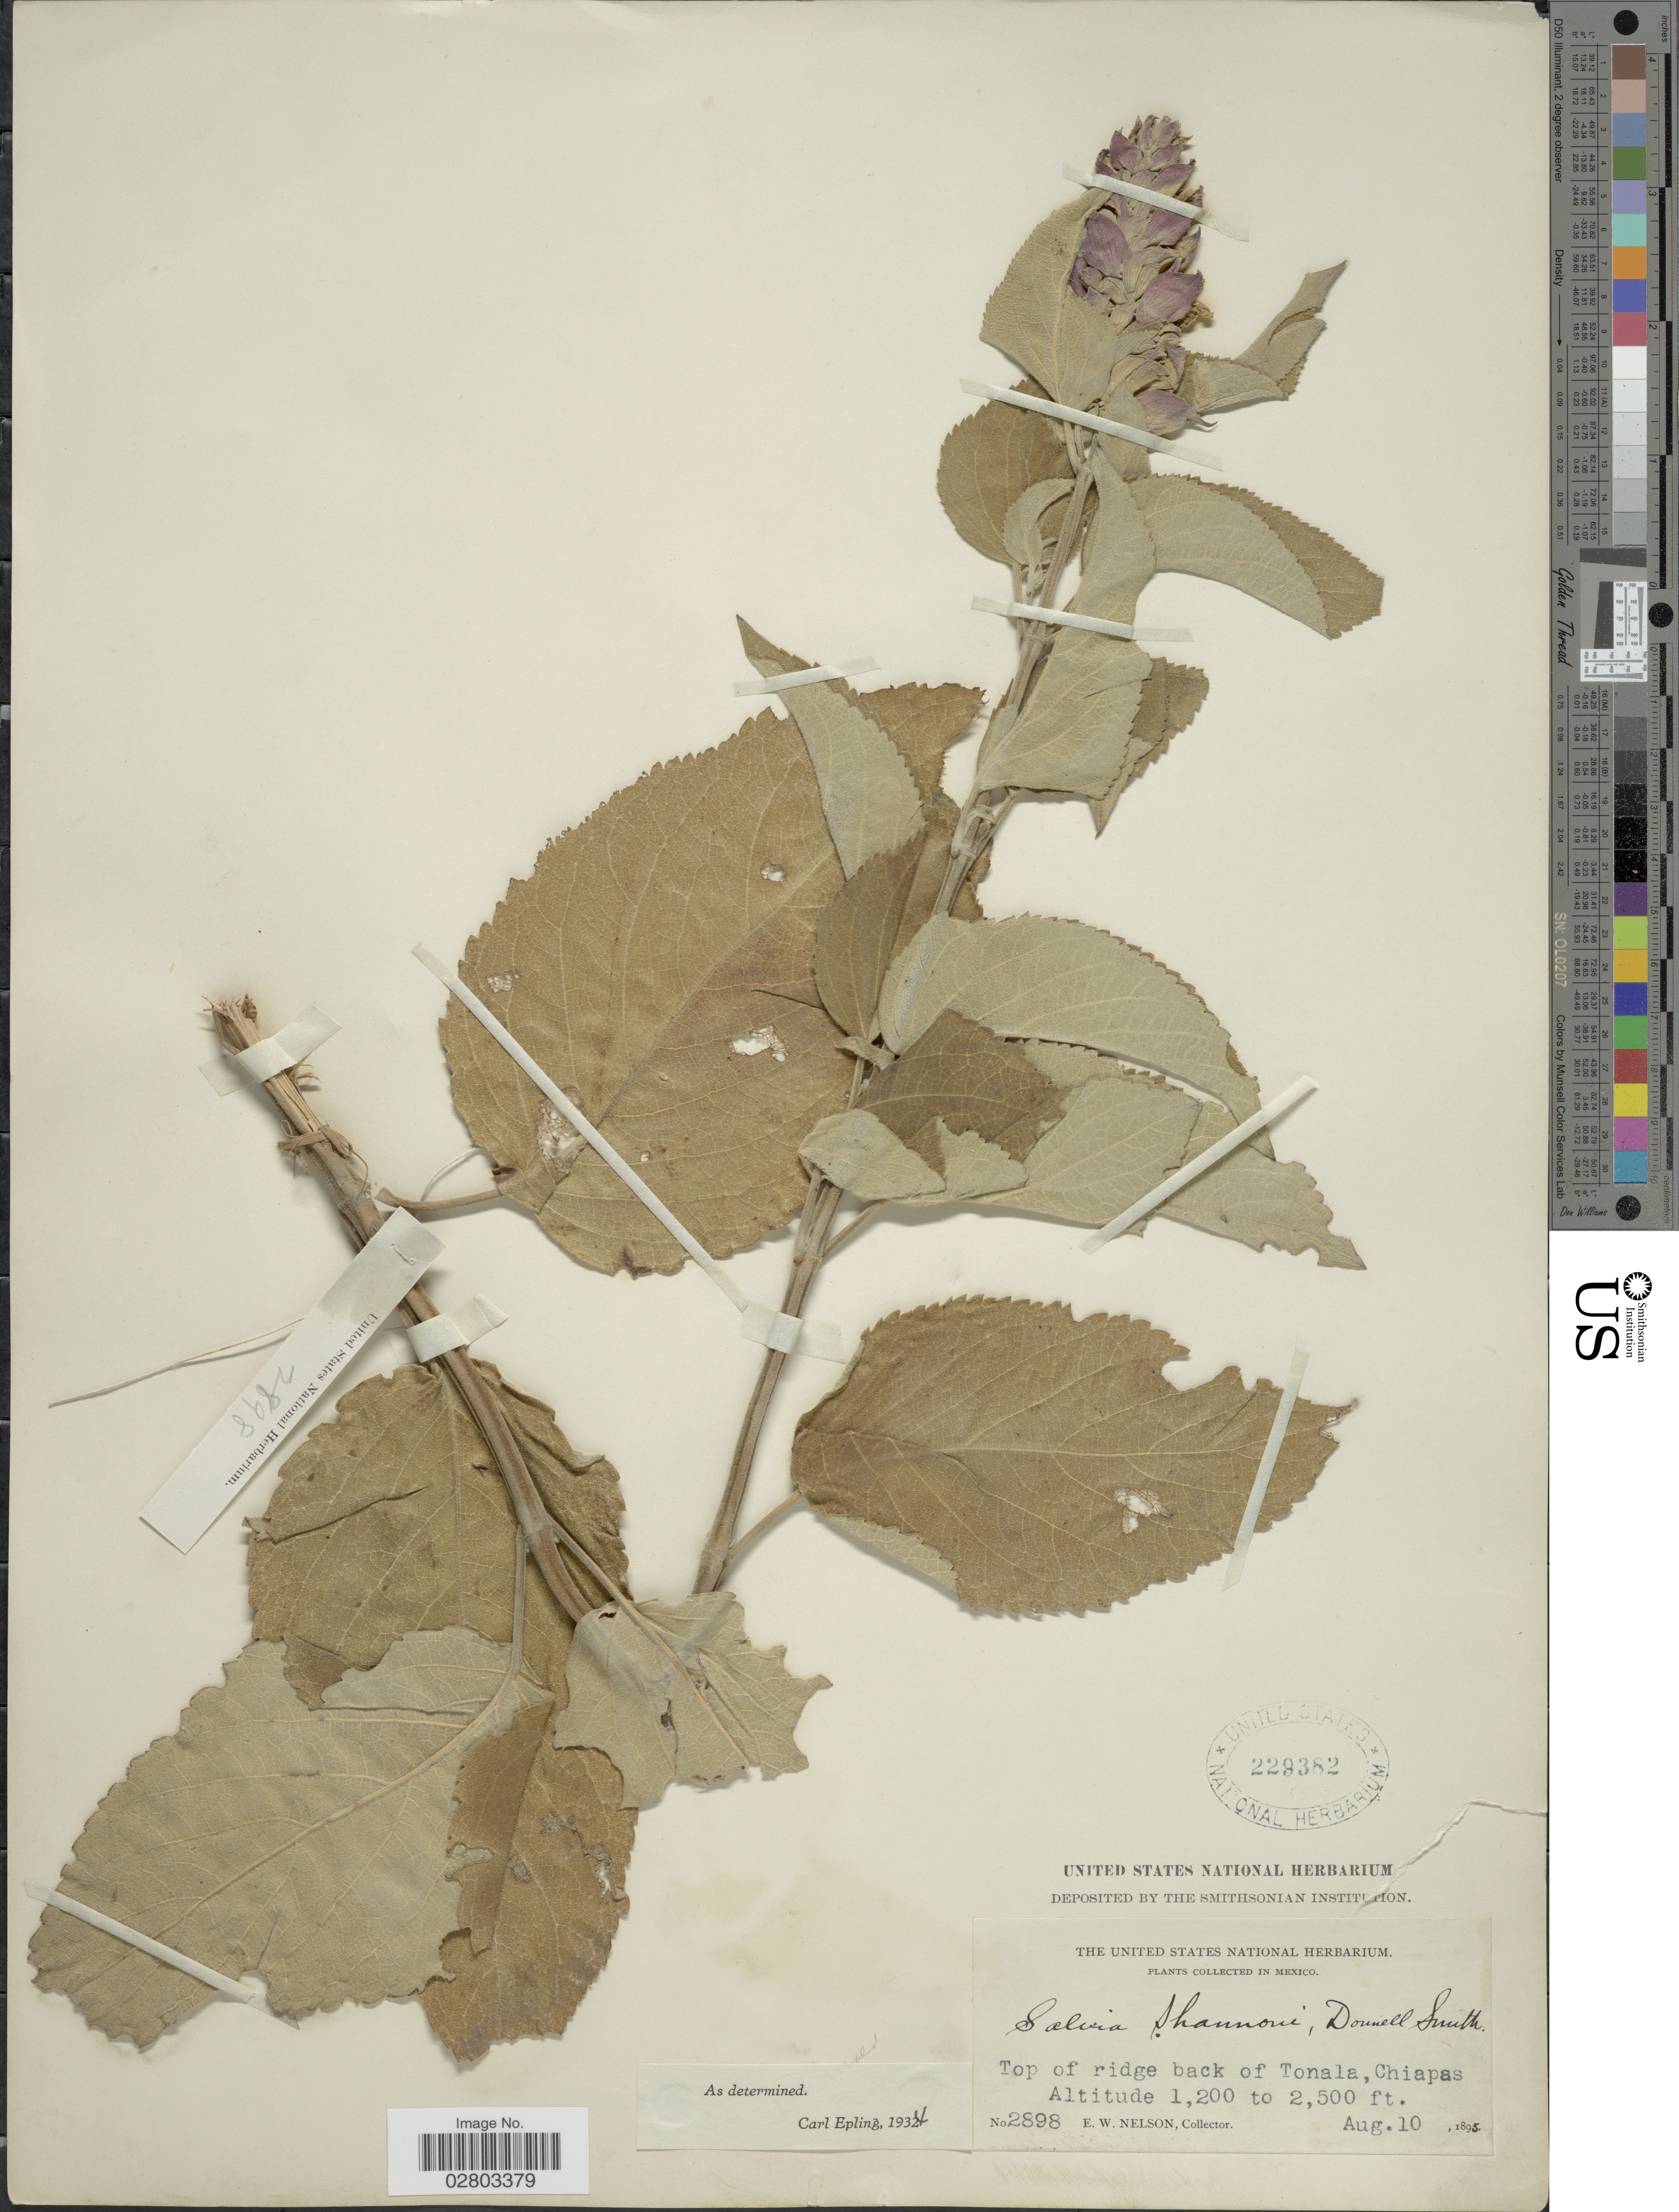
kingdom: Plantae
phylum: Tracheophyta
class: Magnoliopsida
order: Lamiales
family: Lamiaceae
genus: Salvia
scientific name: Salvia shannoni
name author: Donn. Sm.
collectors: E. W. Nelson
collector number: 2898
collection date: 1895-08-10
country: Mexico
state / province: Chiapas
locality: Top of ridge back of Tonala.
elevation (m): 366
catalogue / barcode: US 229382